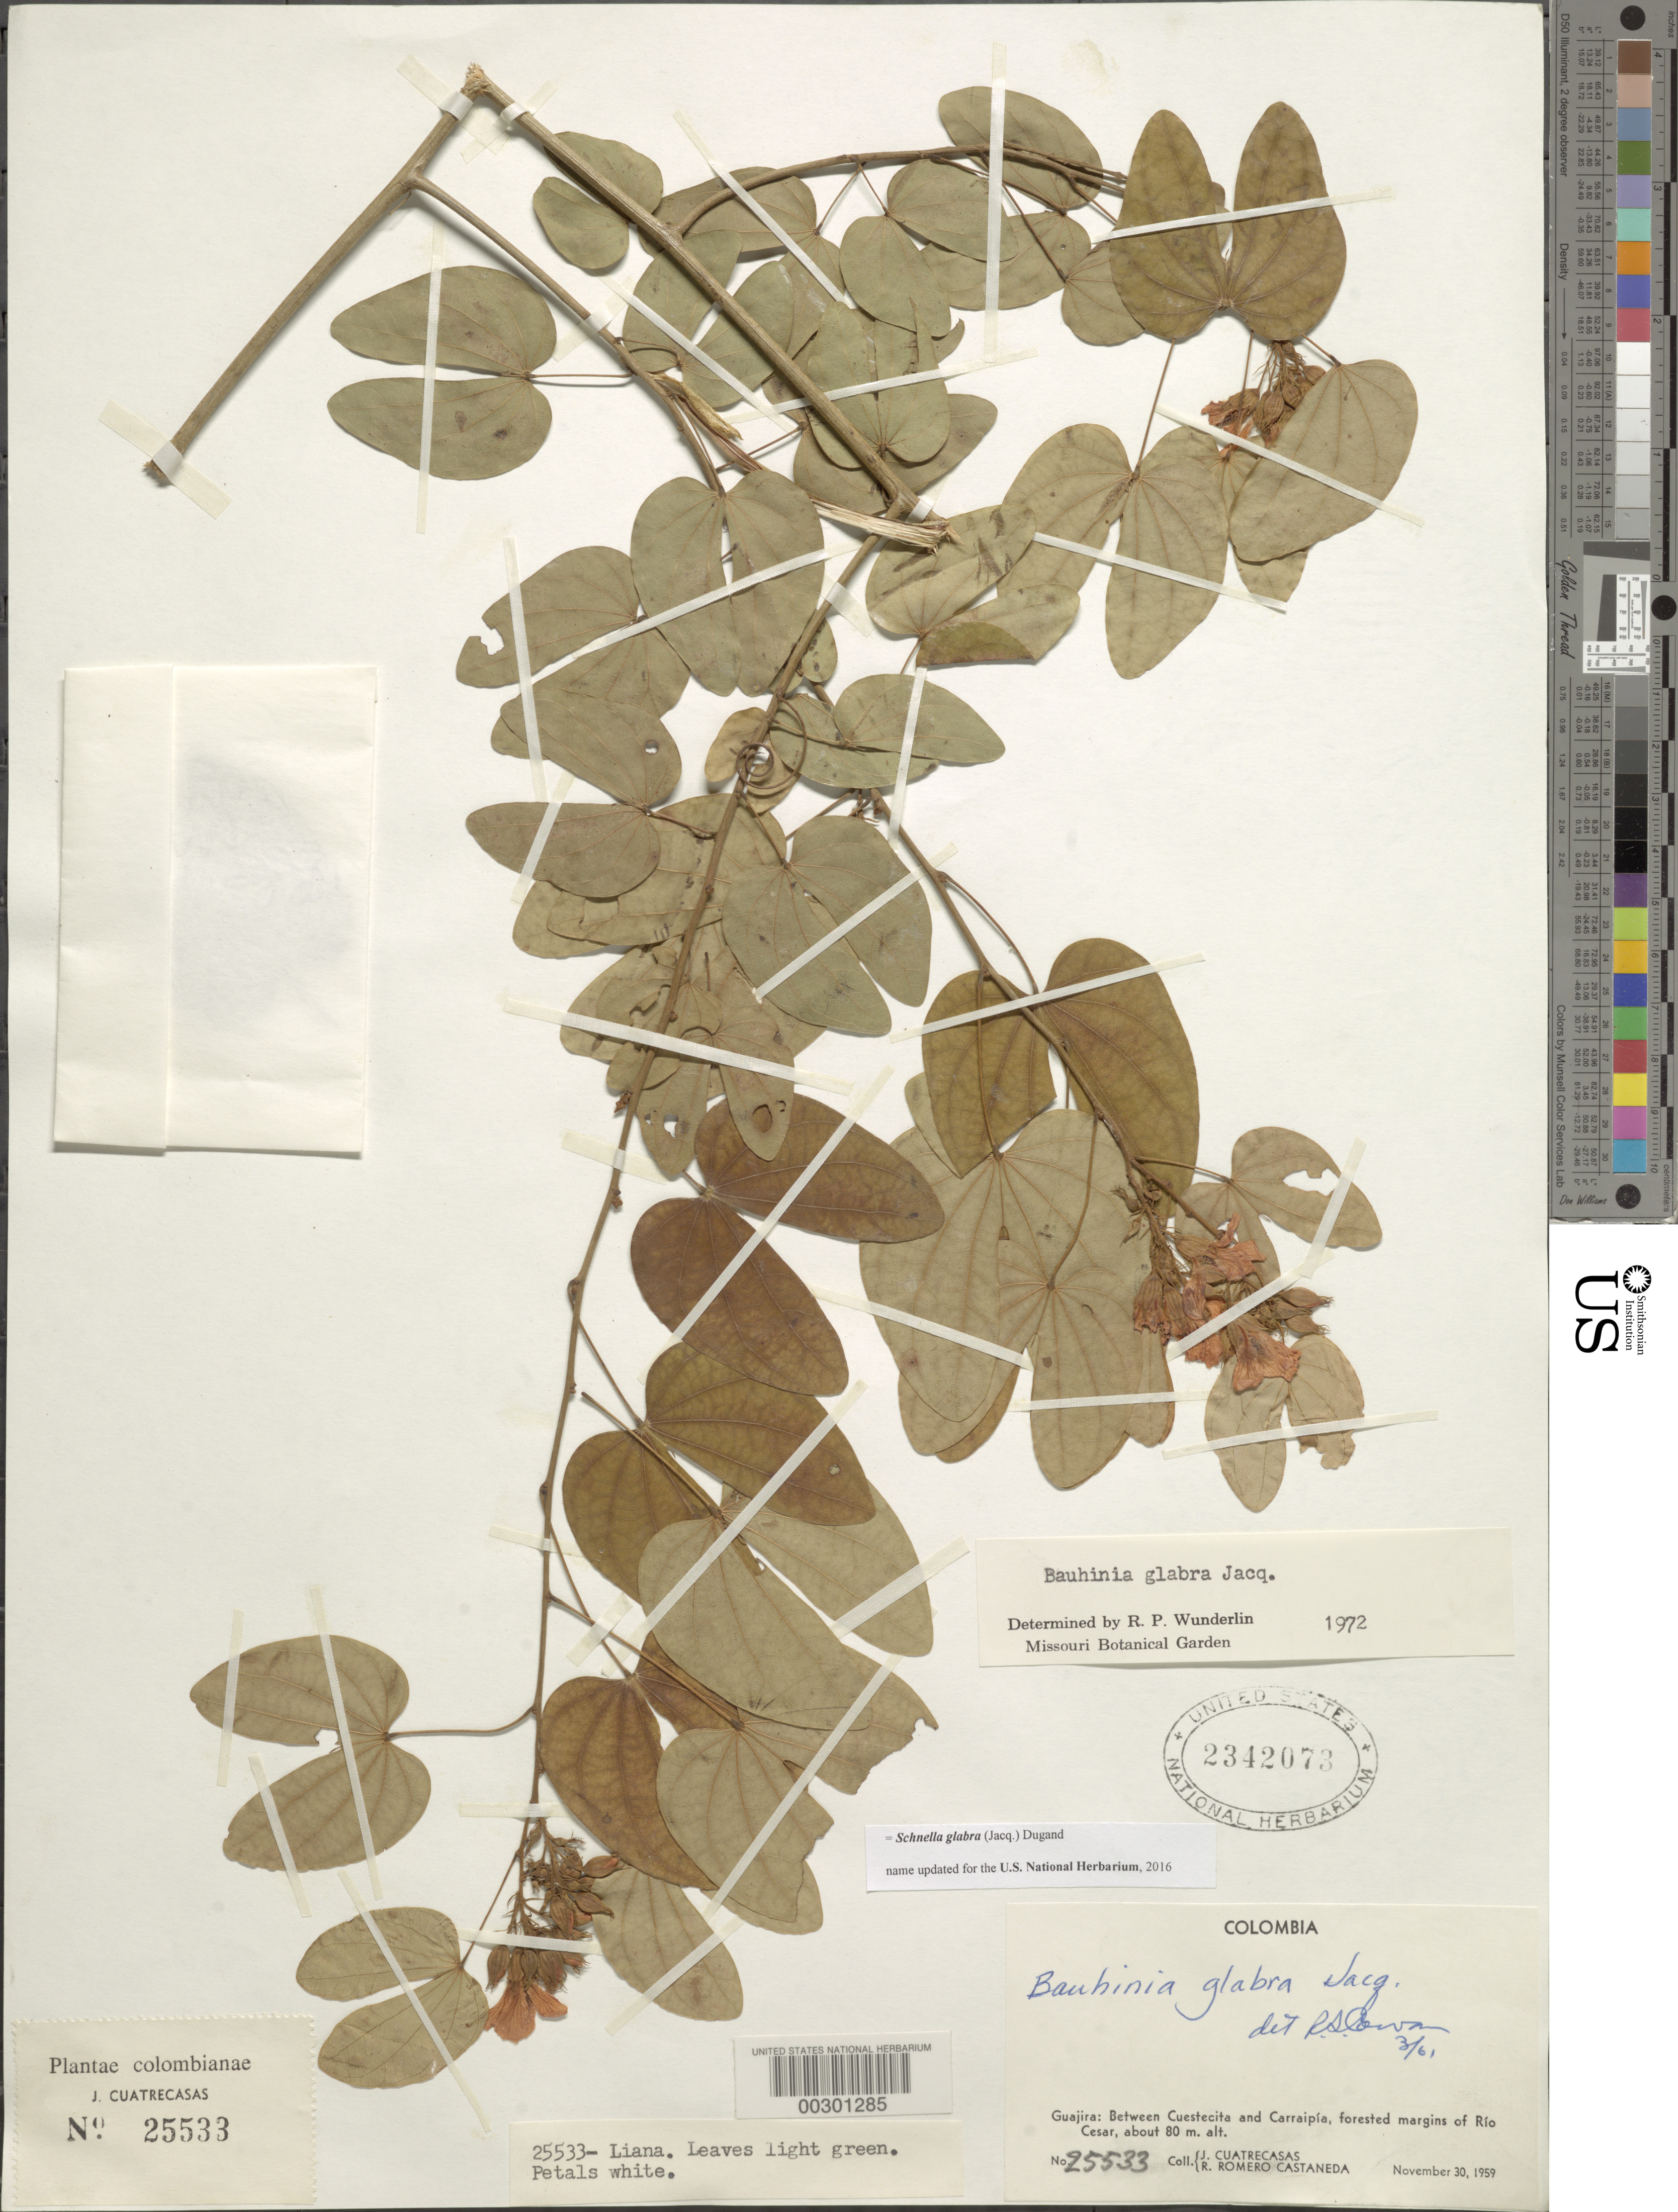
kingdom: Plantae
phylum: Tracheophyta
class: Magnoliopsida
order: Fabales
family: Fabaceae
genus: Schnella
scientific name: Schnella glabra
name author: (Jacq.) Dugand G.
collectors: J. Cuatrecasas & R. Romero Castañeda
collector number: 25533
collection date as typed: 30 Nov 1959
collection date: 1959-11-30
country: Colombia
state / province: La Guajira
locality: Between Cuestcita and Carraipia, margins of Rio Cesar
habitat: Forested margins of river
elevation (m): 80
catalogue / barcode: US 2342073